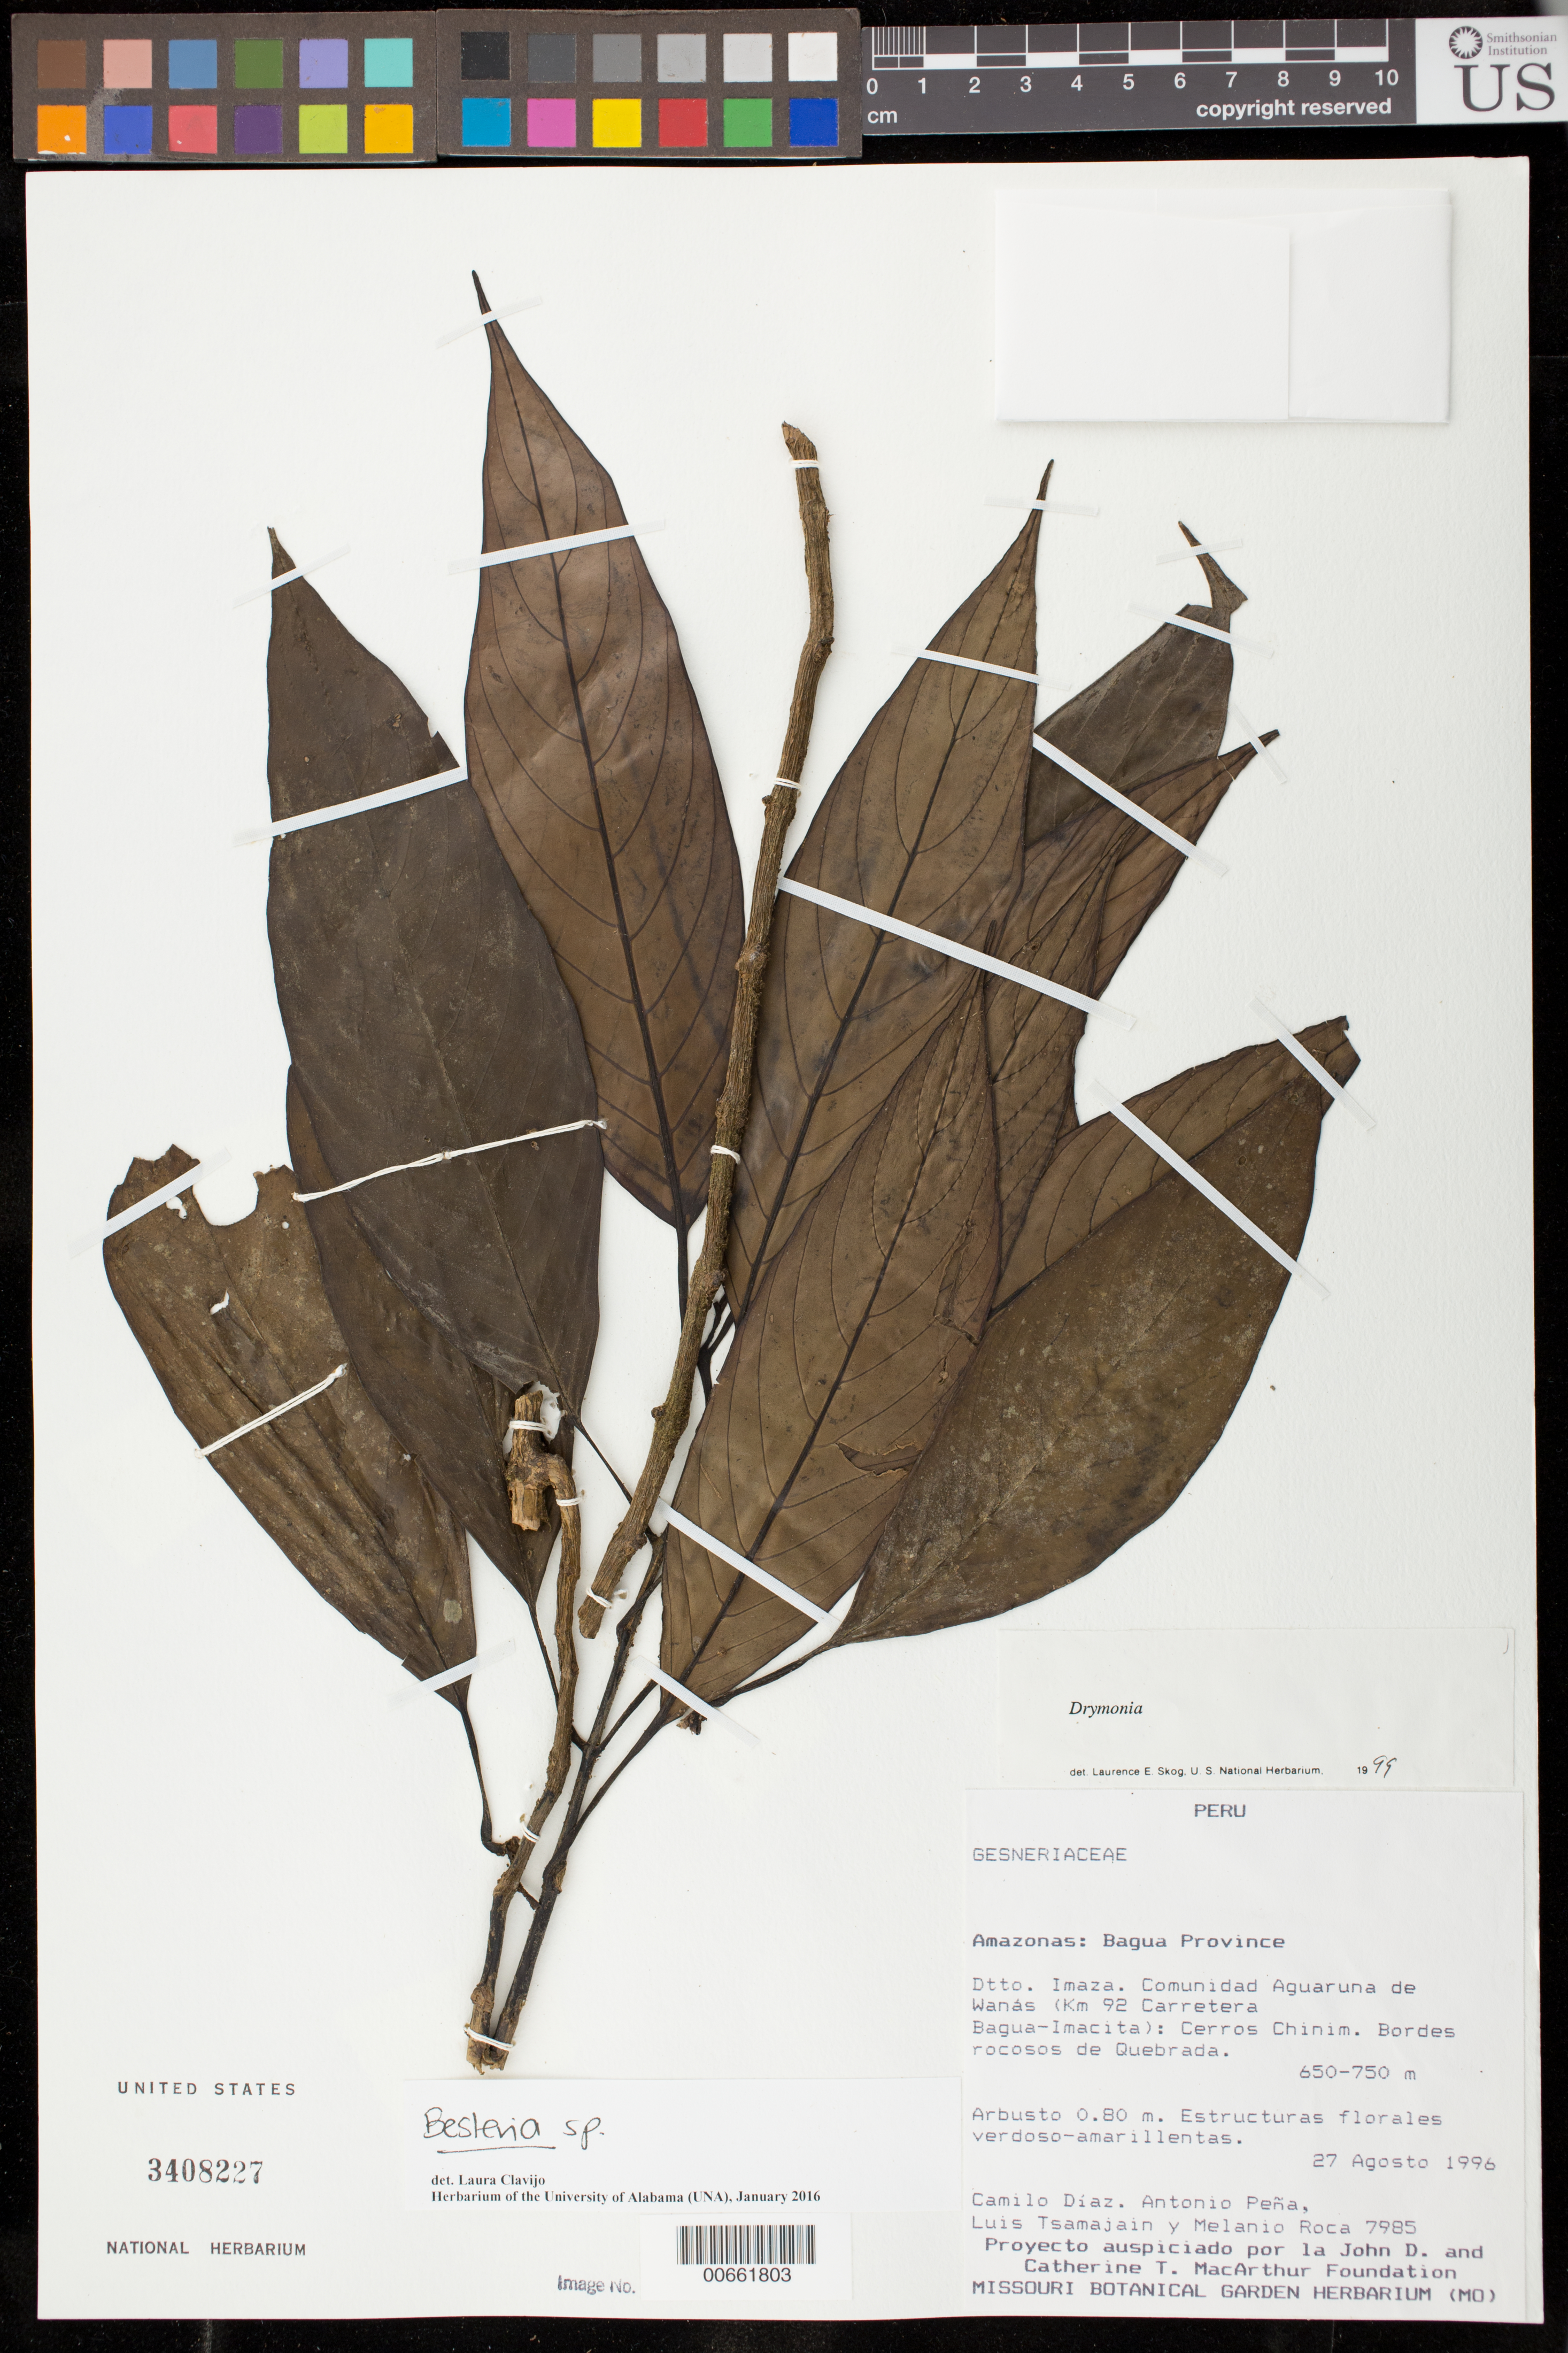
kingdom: Plantae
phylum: Tracheophyta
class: Magnoliopsida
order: Lamiales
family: Gesneriaceae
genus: Besleria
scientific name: Besleria sp.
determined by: Clark, J. L., (SEL), The Marie Selby Botanical Garden (UNITED STATES)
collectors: C. Díaz S., A. Peña, L. Tsamajain & M. Roca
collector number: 7985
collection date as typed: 27 Aug 1996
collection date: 1996-08-27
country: Peru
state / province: Amazonas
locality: Prov. Bagua; Dtto. Imaza, comunidad Aguaruna de Wanás (Km 92 Carretera Bagua-Imacita): Cerros Chinim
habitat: Bordes rocosos de Quebrada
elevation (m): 650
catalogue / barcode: US 3408227